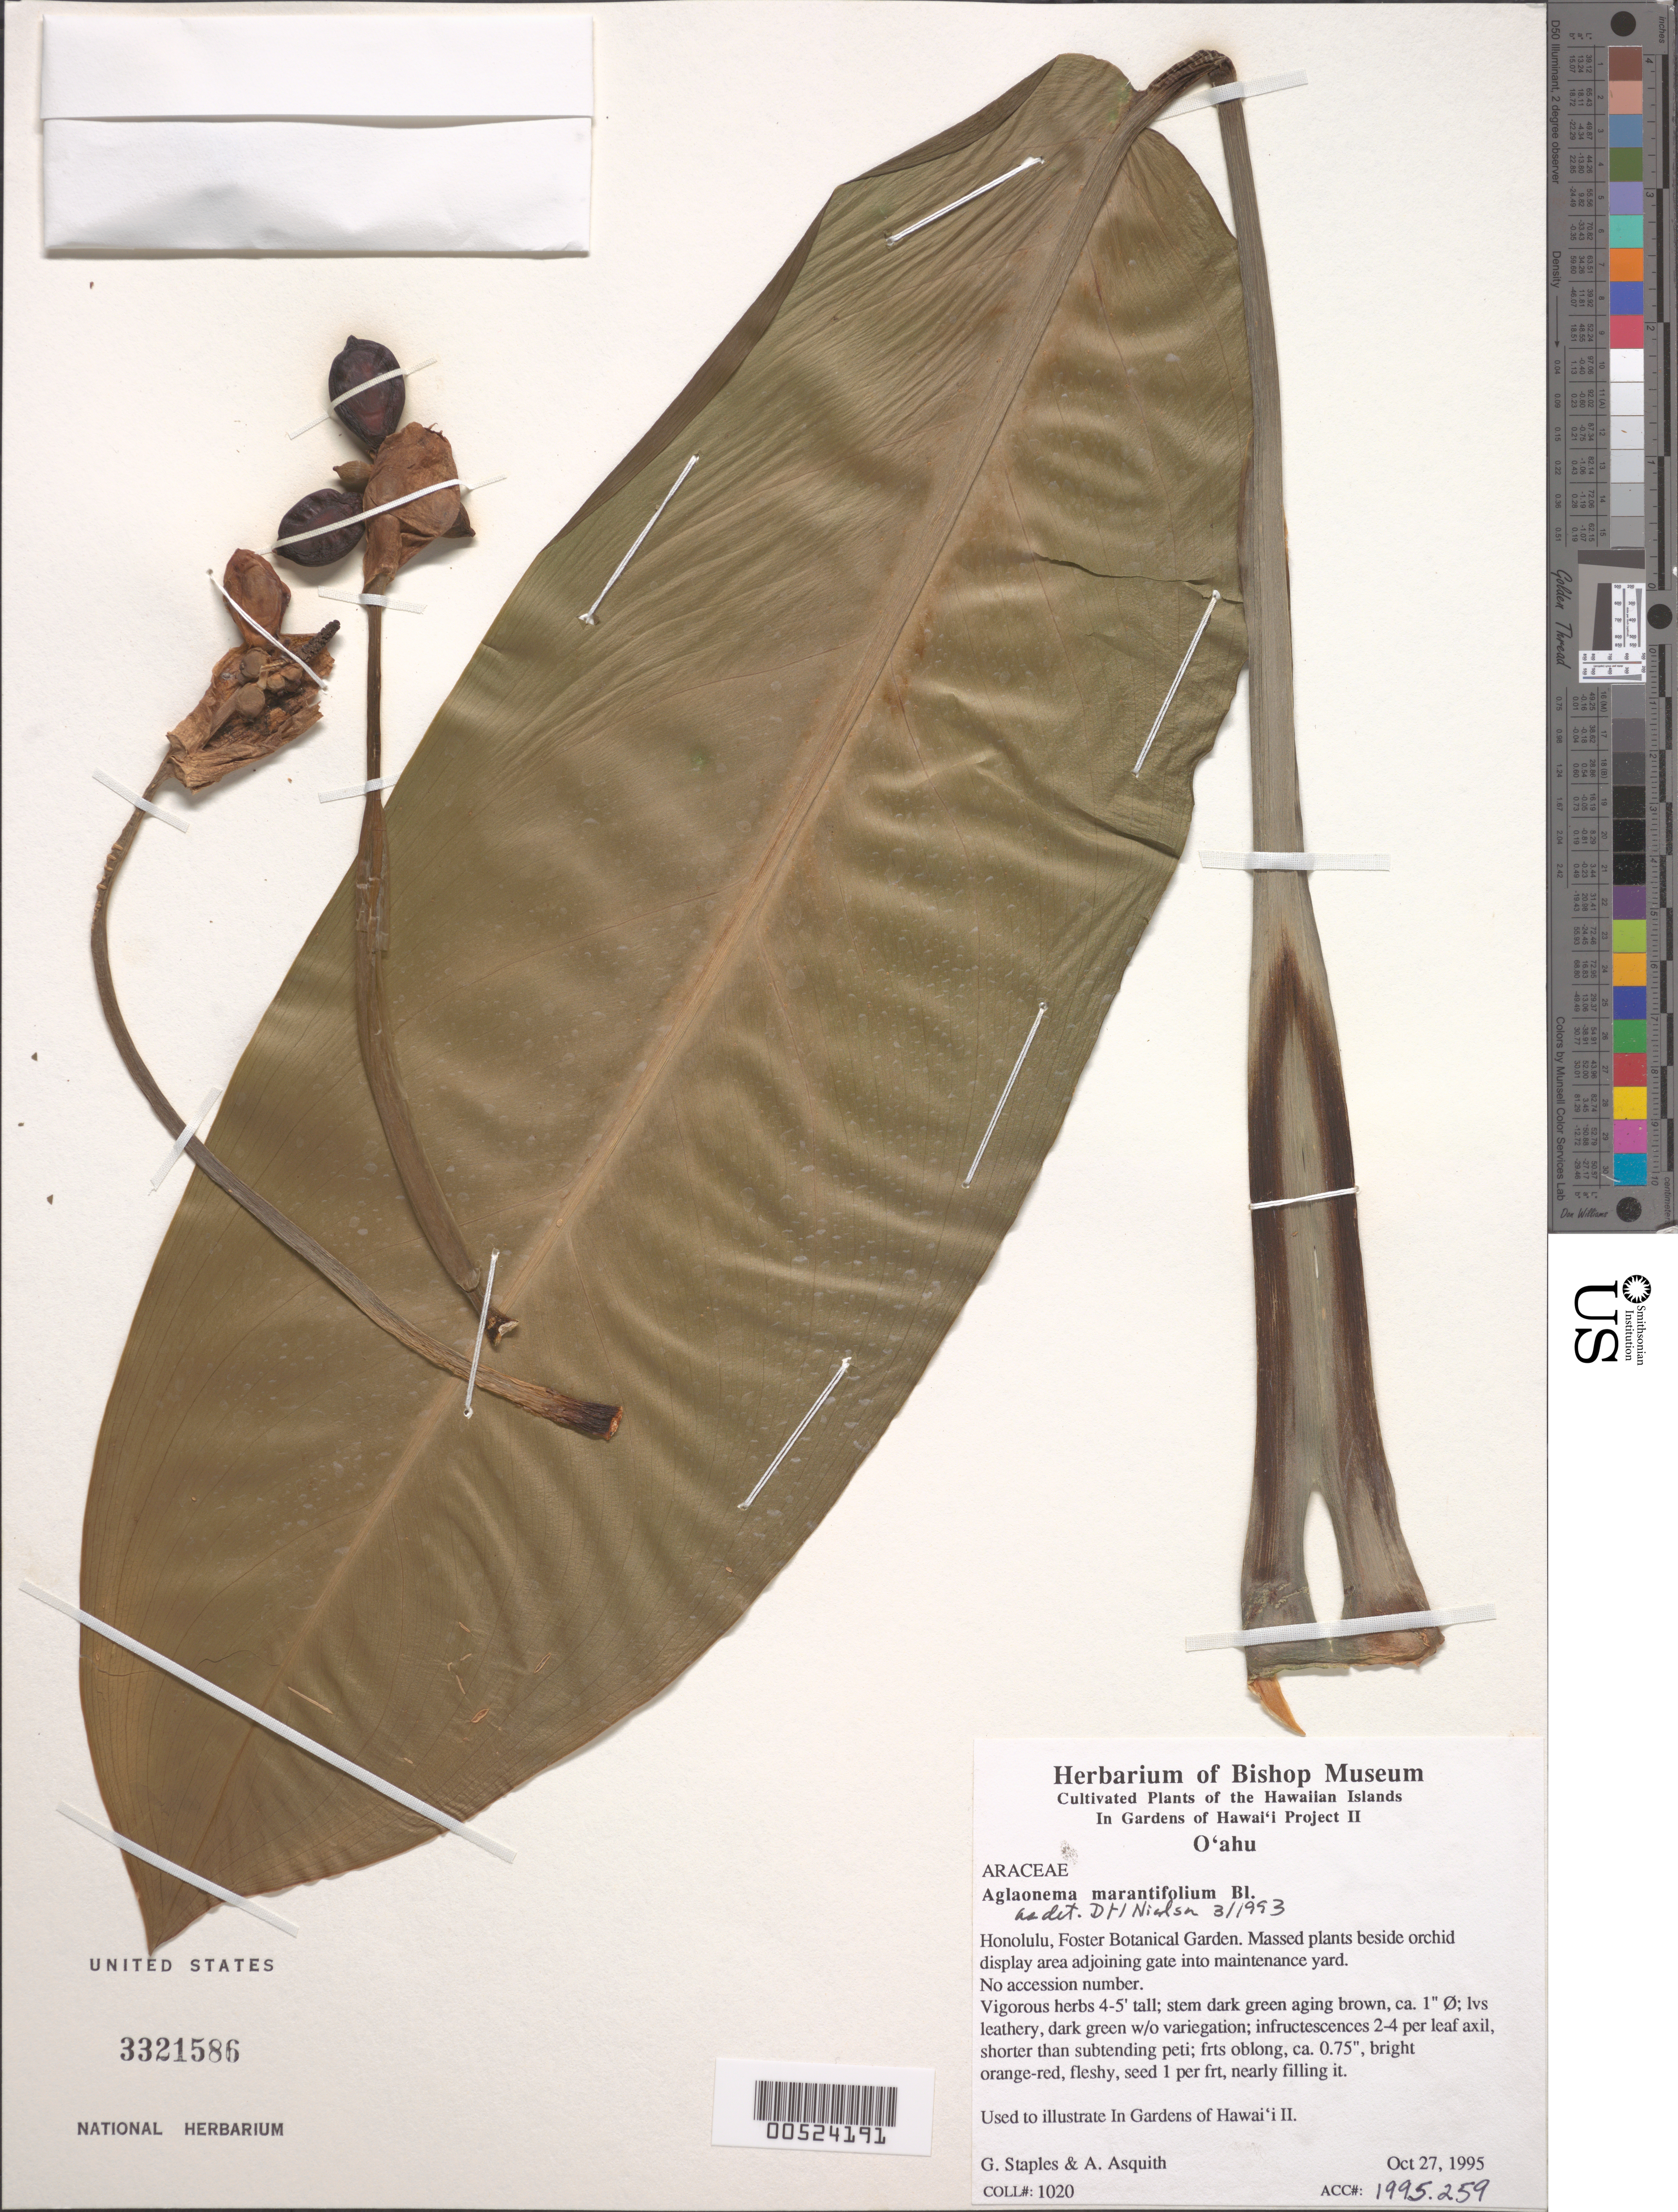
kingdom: Plantae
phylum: Tracheophyta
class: Liliopsida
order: Alismatales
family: Araceae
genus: Aglaonema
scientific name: Aglaonema marantifolium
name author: Blume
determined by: Nicolson, Dan H.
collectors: G. Staples & A. Asquith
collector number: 1020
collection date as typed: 27 Oct 1995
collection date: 1995-10-27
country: United States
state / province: Hawaii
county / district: Honolulu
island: Oahu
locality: Honolulu, Foster Botanical Garden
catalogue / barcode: US 3321586